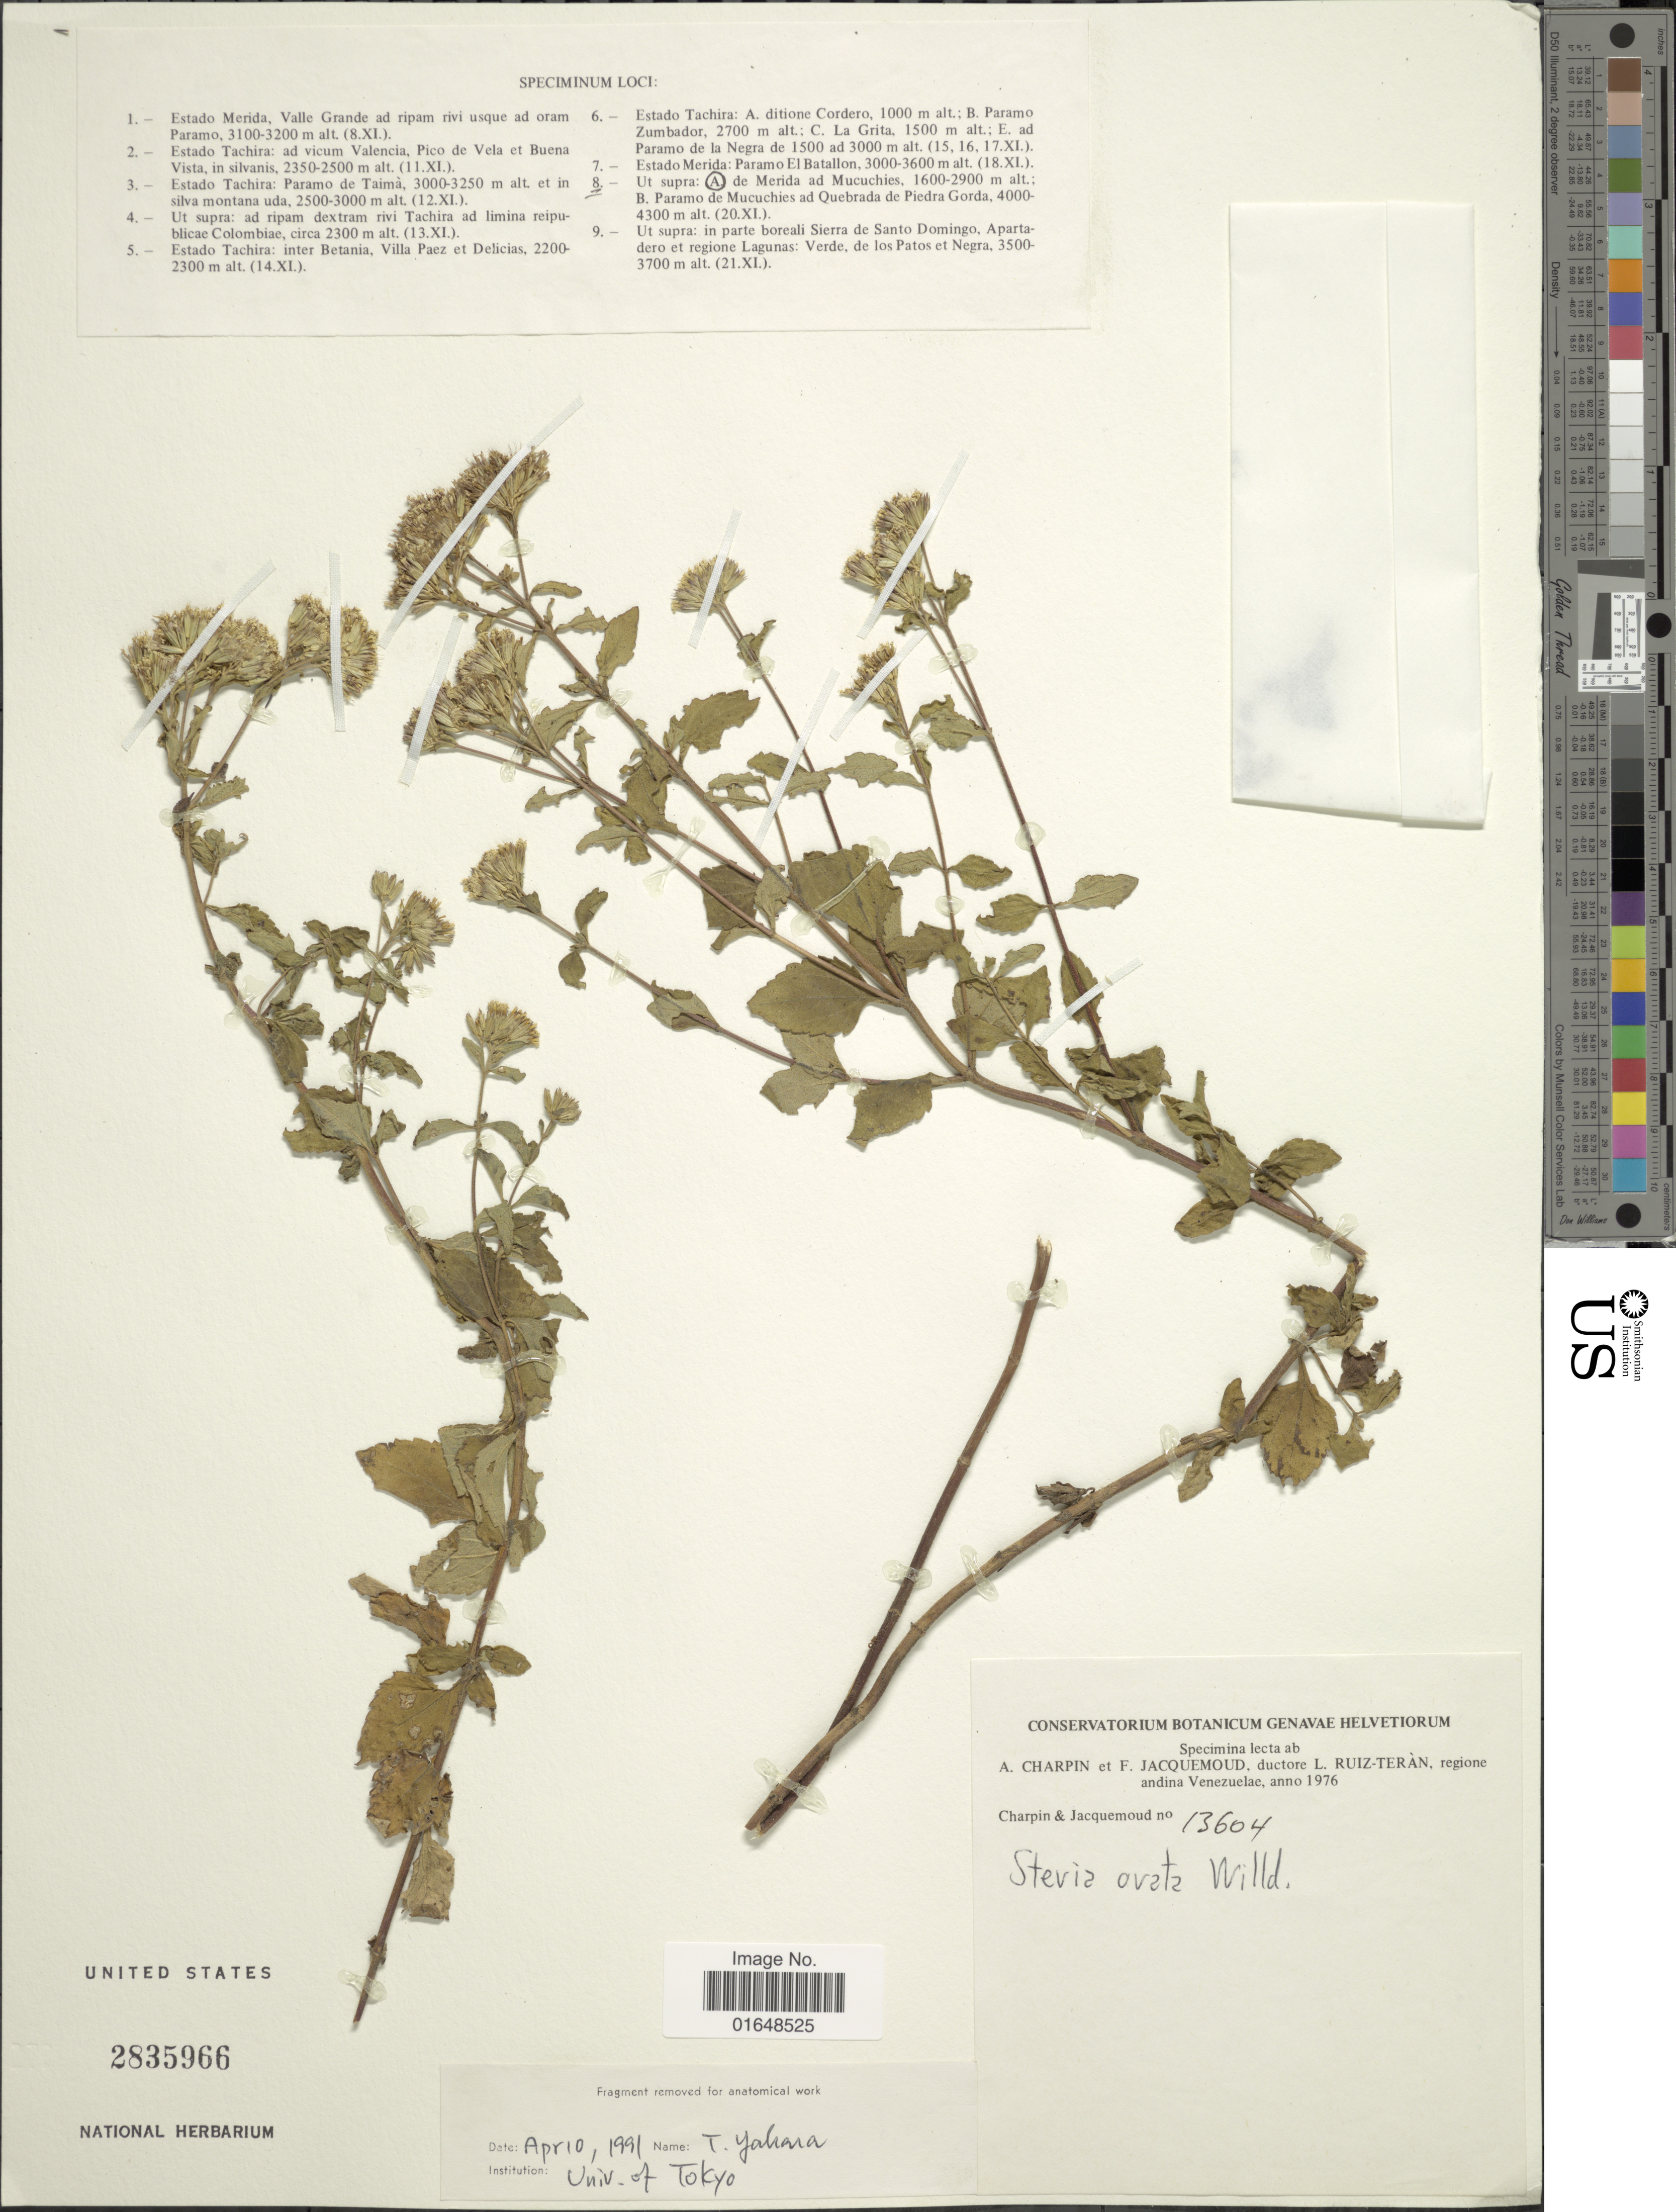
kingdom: Plantae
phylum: Tracheophyta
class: Magnoliopsida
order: Asterales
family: Asteraceae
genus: Stevia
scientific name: Stevia ovata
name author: Willd.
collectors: A. Charpin, F. Jacquemoud & L. Teran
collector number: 13604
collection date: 1976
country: Venezuela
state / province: Mérida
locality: Ut supra: A. de Merida ad Mucuchies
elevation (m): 1600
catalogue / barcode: US 2835966